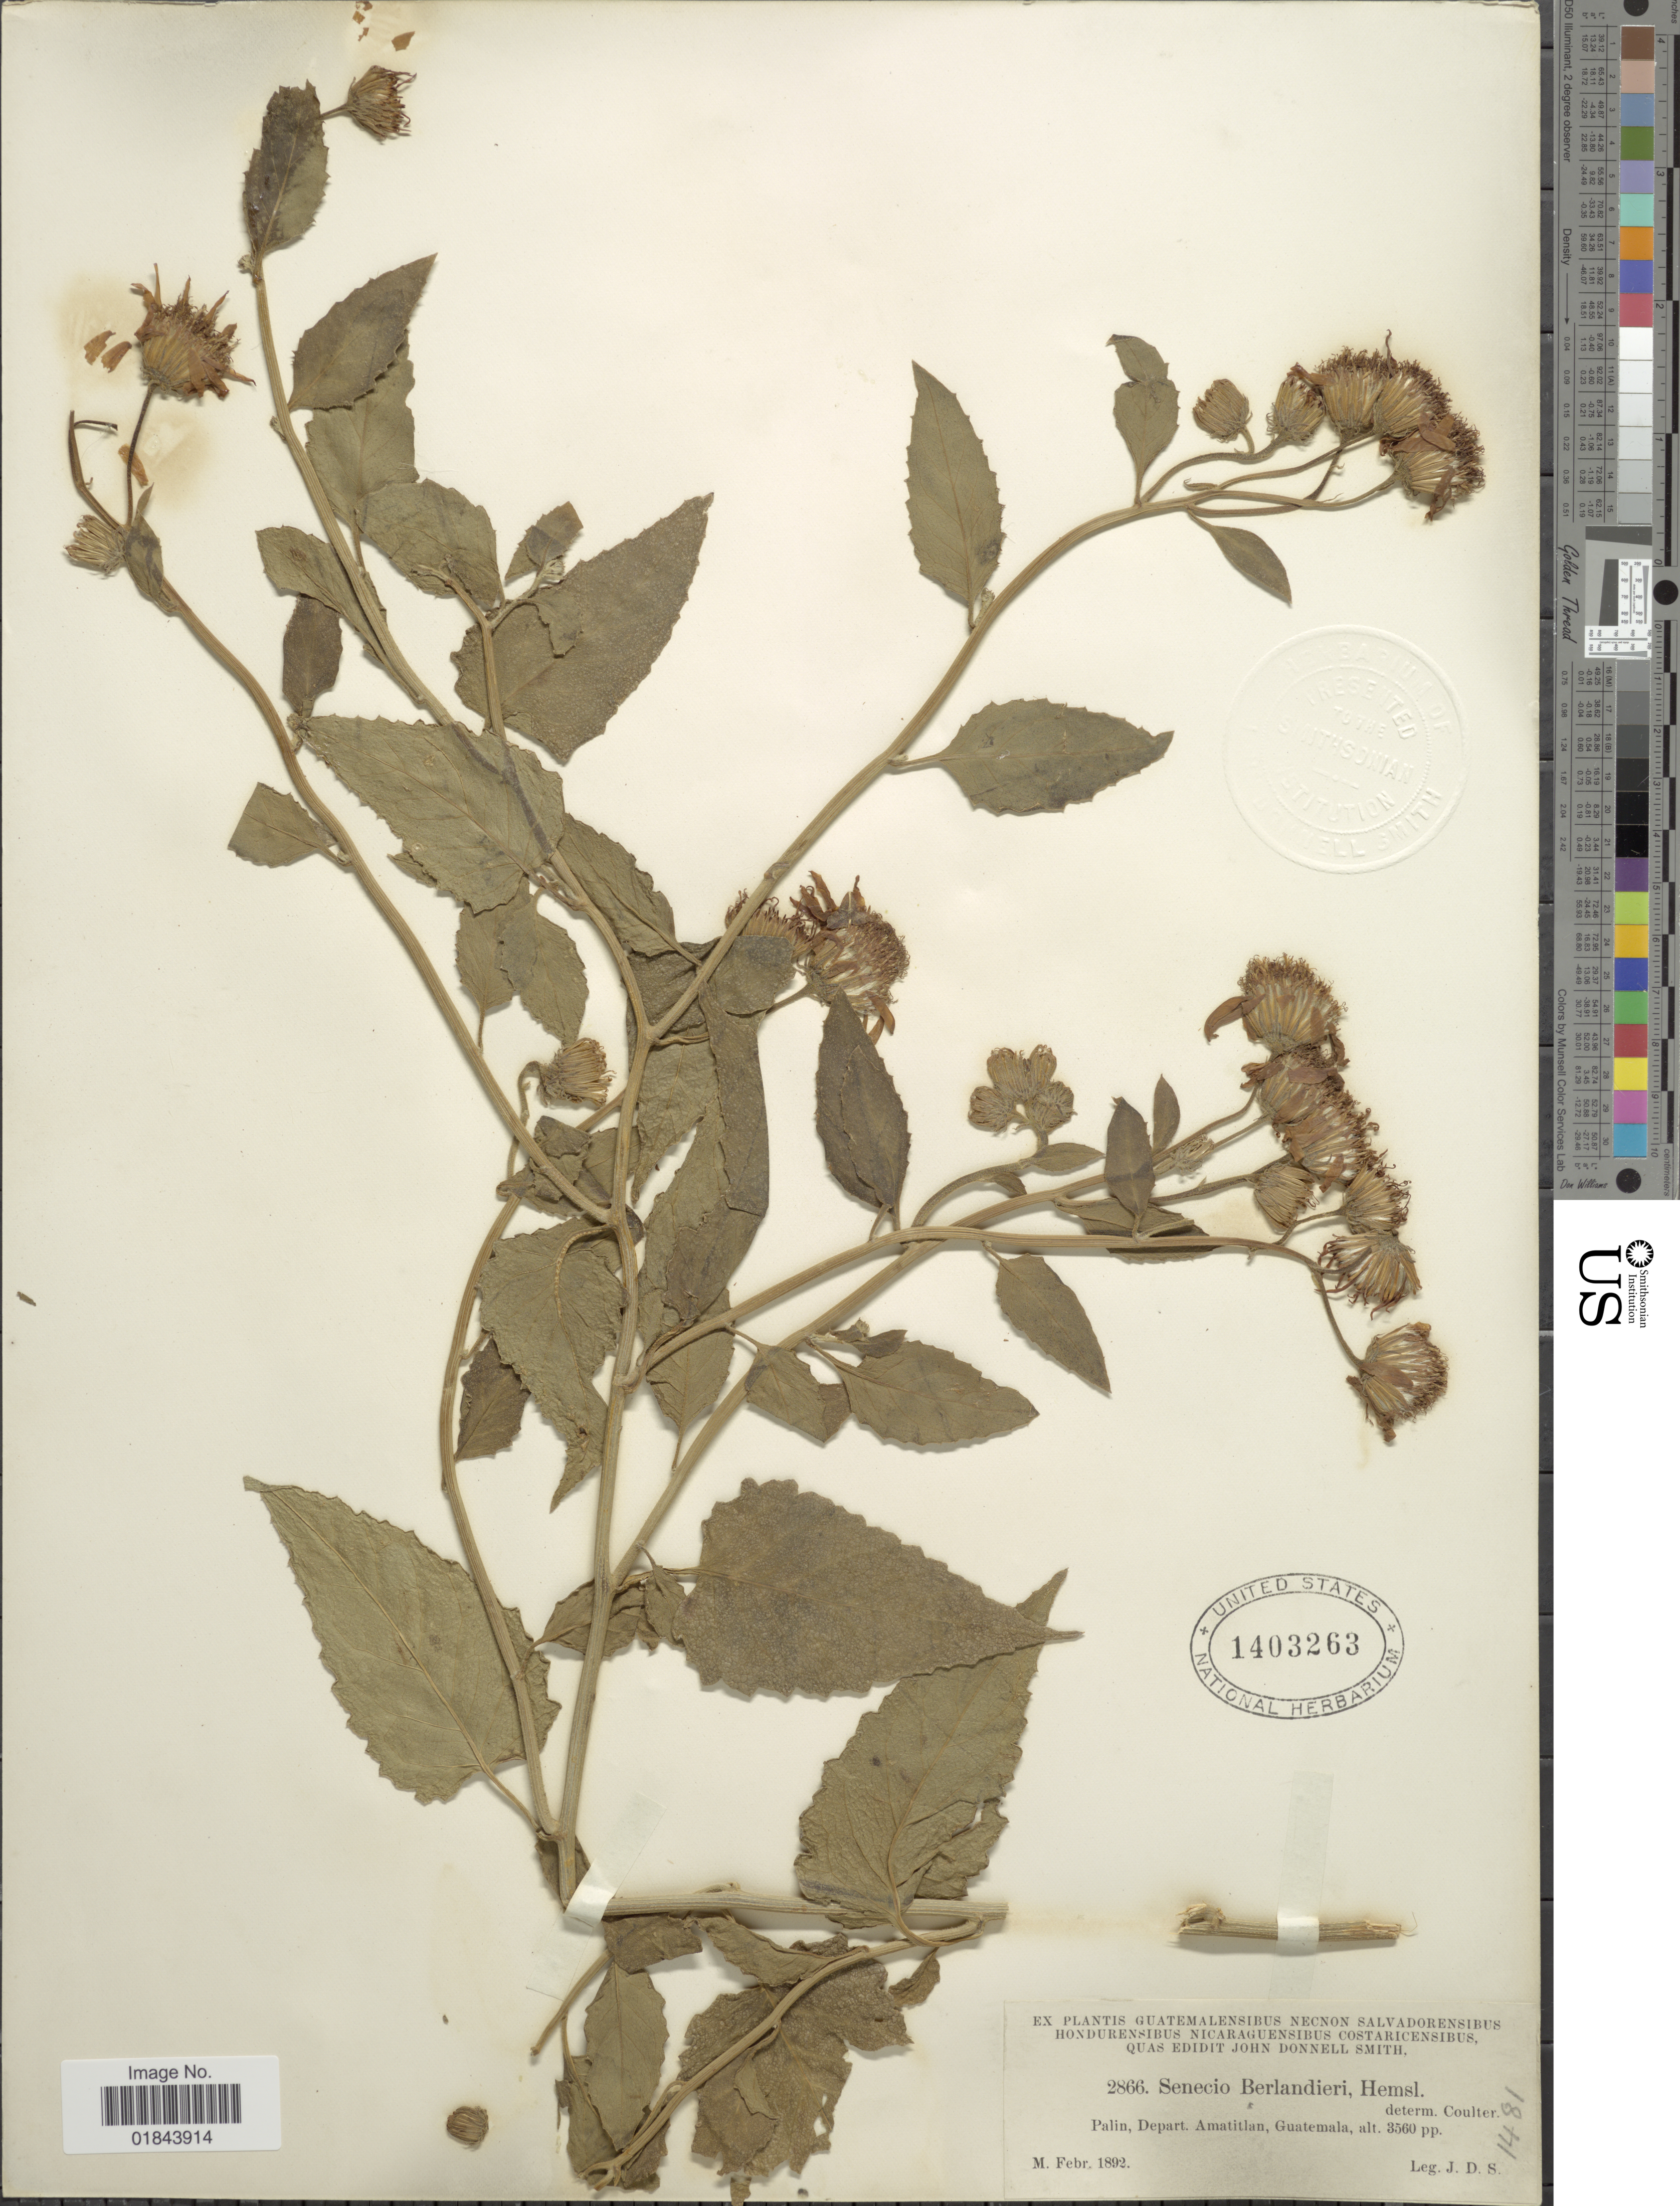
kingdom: Plantae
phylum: Tracheophyta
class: Magnoliopsida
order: Asterales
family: Asteraceae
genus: Pseudogynoxys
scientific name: Pseudogynoxys haenkei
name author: (DC.) Cabrera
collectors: J. Donnell Smith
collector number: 2866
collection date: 1892-02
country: Guatemala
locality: Palin, Depart. Amatitlan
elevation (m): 1085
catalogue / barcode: US 1403263